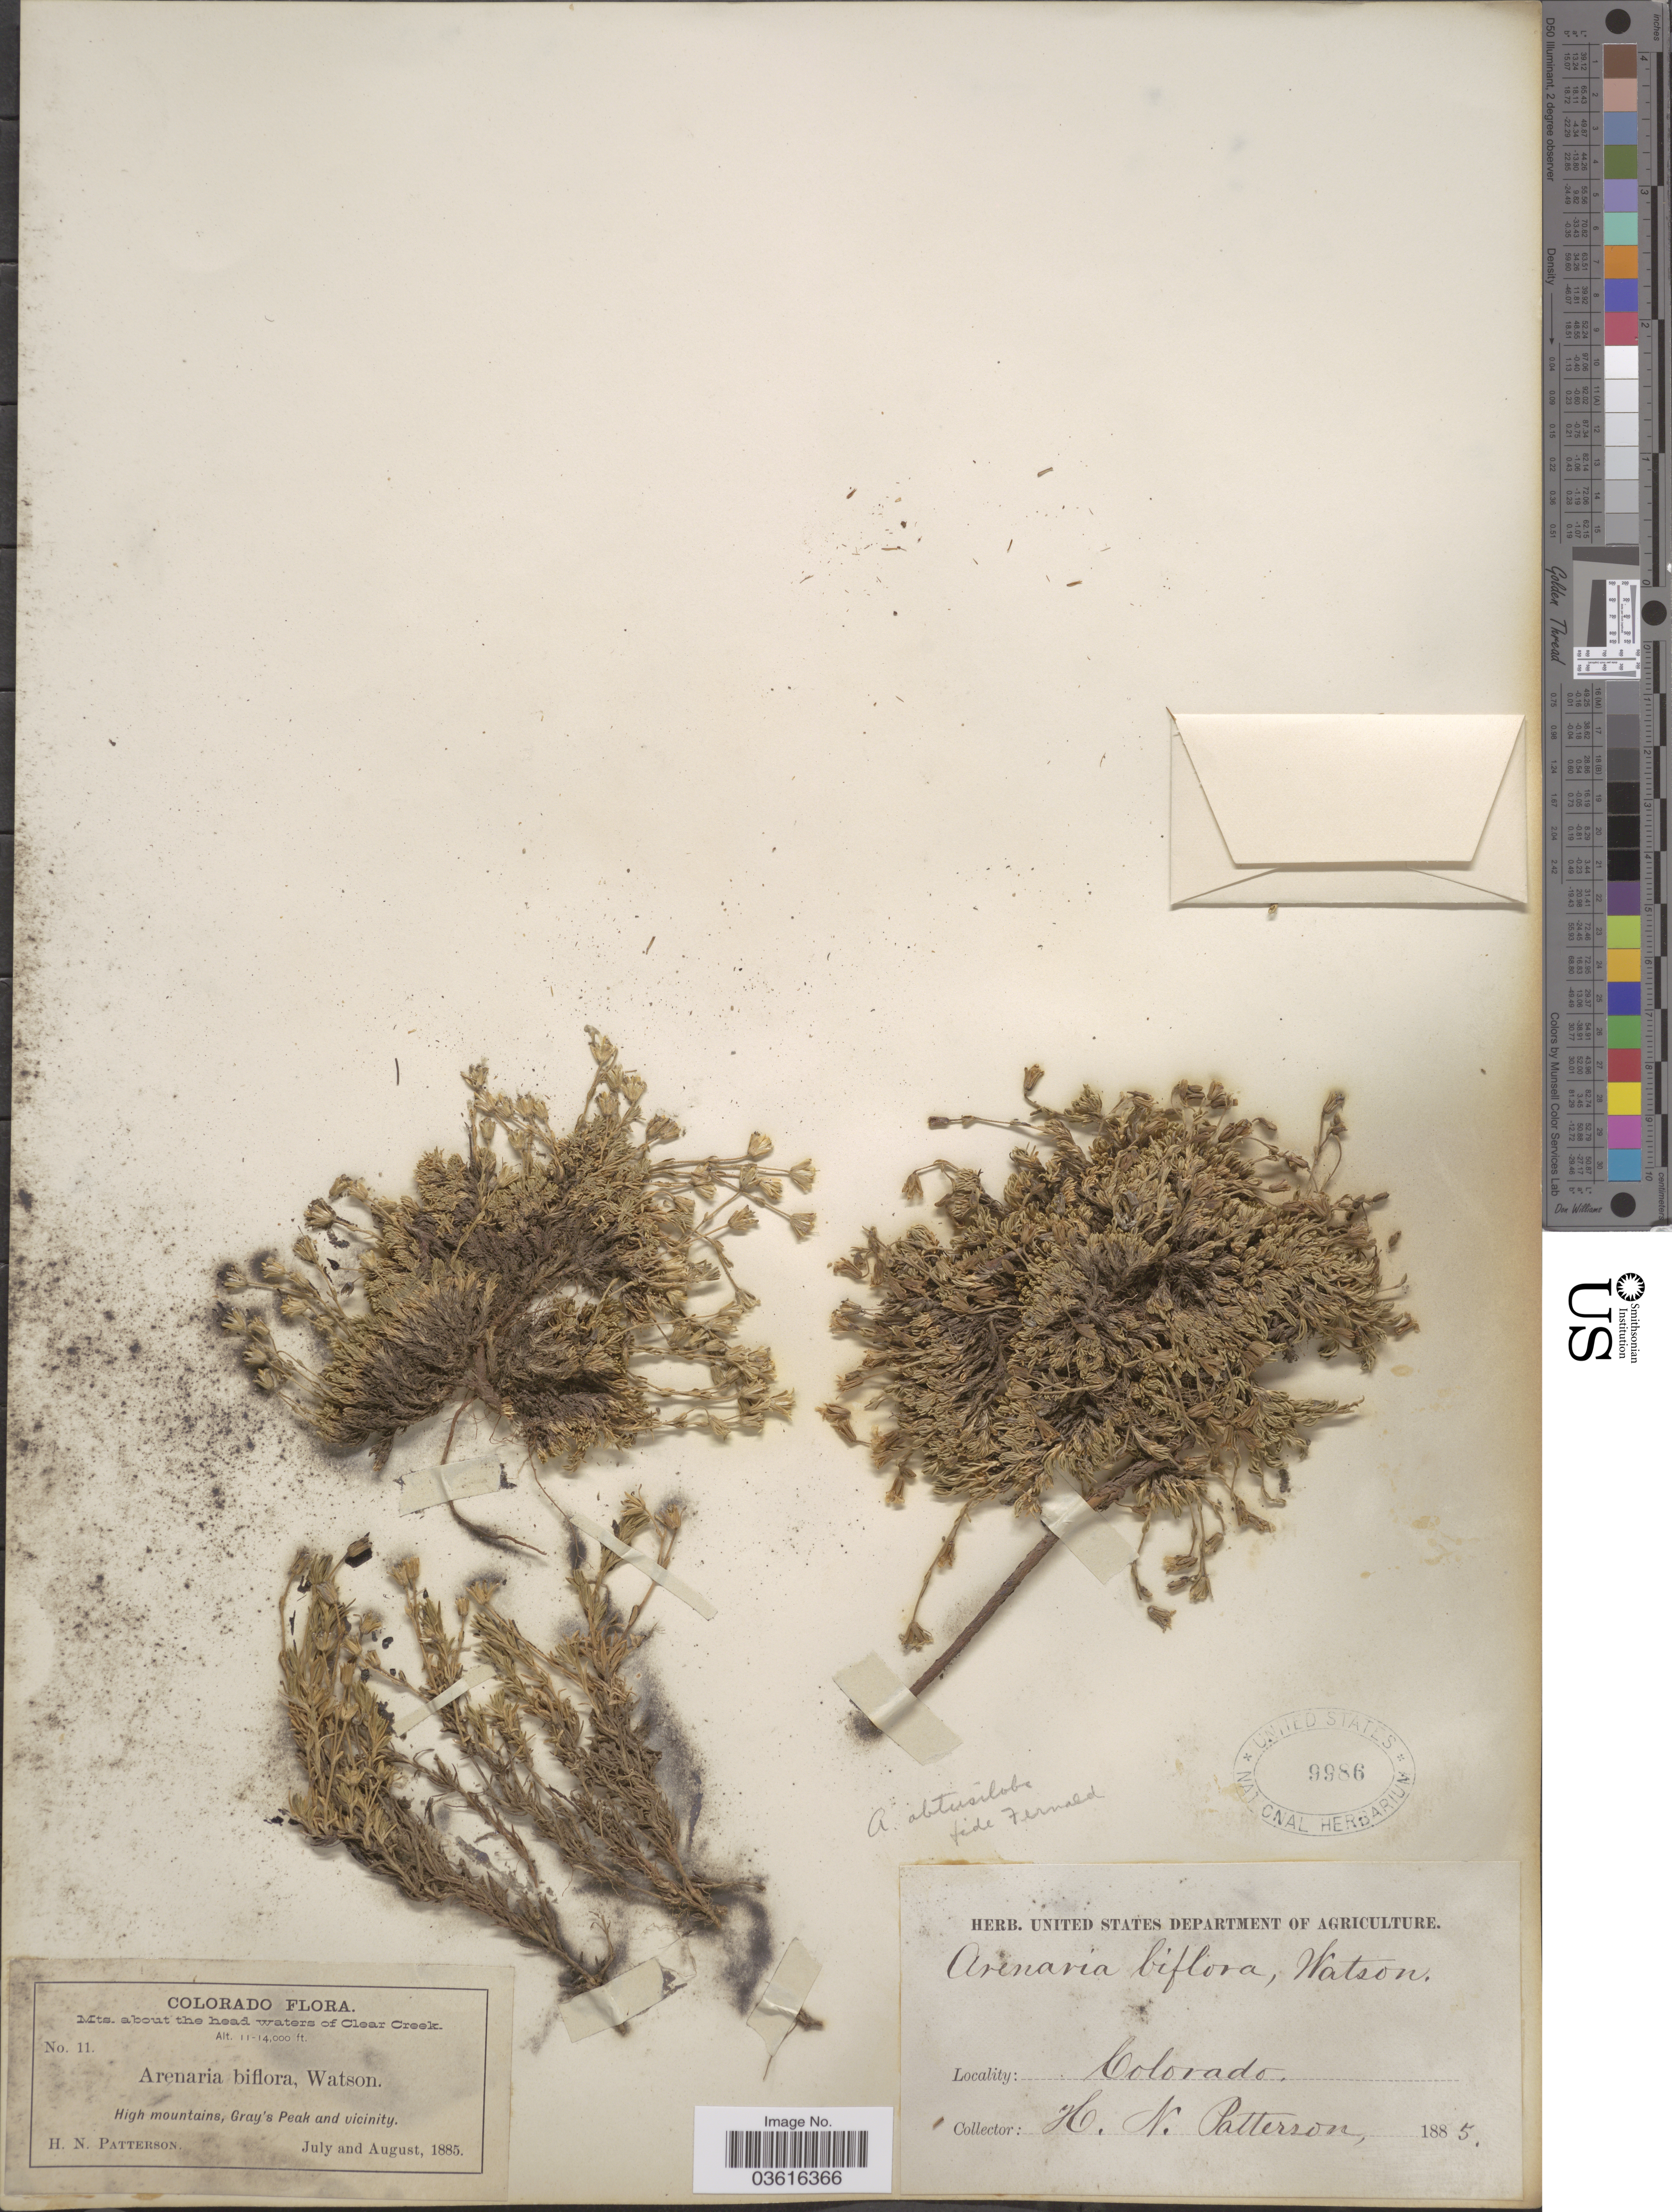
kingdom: Plantae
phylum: Tracheophyta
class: Magnoliopsida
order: Caryophyllales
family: Caryophyllaceae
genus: Cherleria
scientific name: Cherleria obtusiloba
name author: (Rydb.) A.J. Moore & Dillenb.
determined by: Strong, M. T., (US), Smithsonian Institution - National Museum of Natural History (UNITED STATES)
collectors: H. N. Patterson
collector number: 11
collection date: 1885-07/1885-08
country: United States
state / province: Colorado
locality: Mts. about the head waters of Clear Creek. High mountains, Gray's Peak and vicinity.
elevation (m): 3353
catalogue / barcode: US 9986